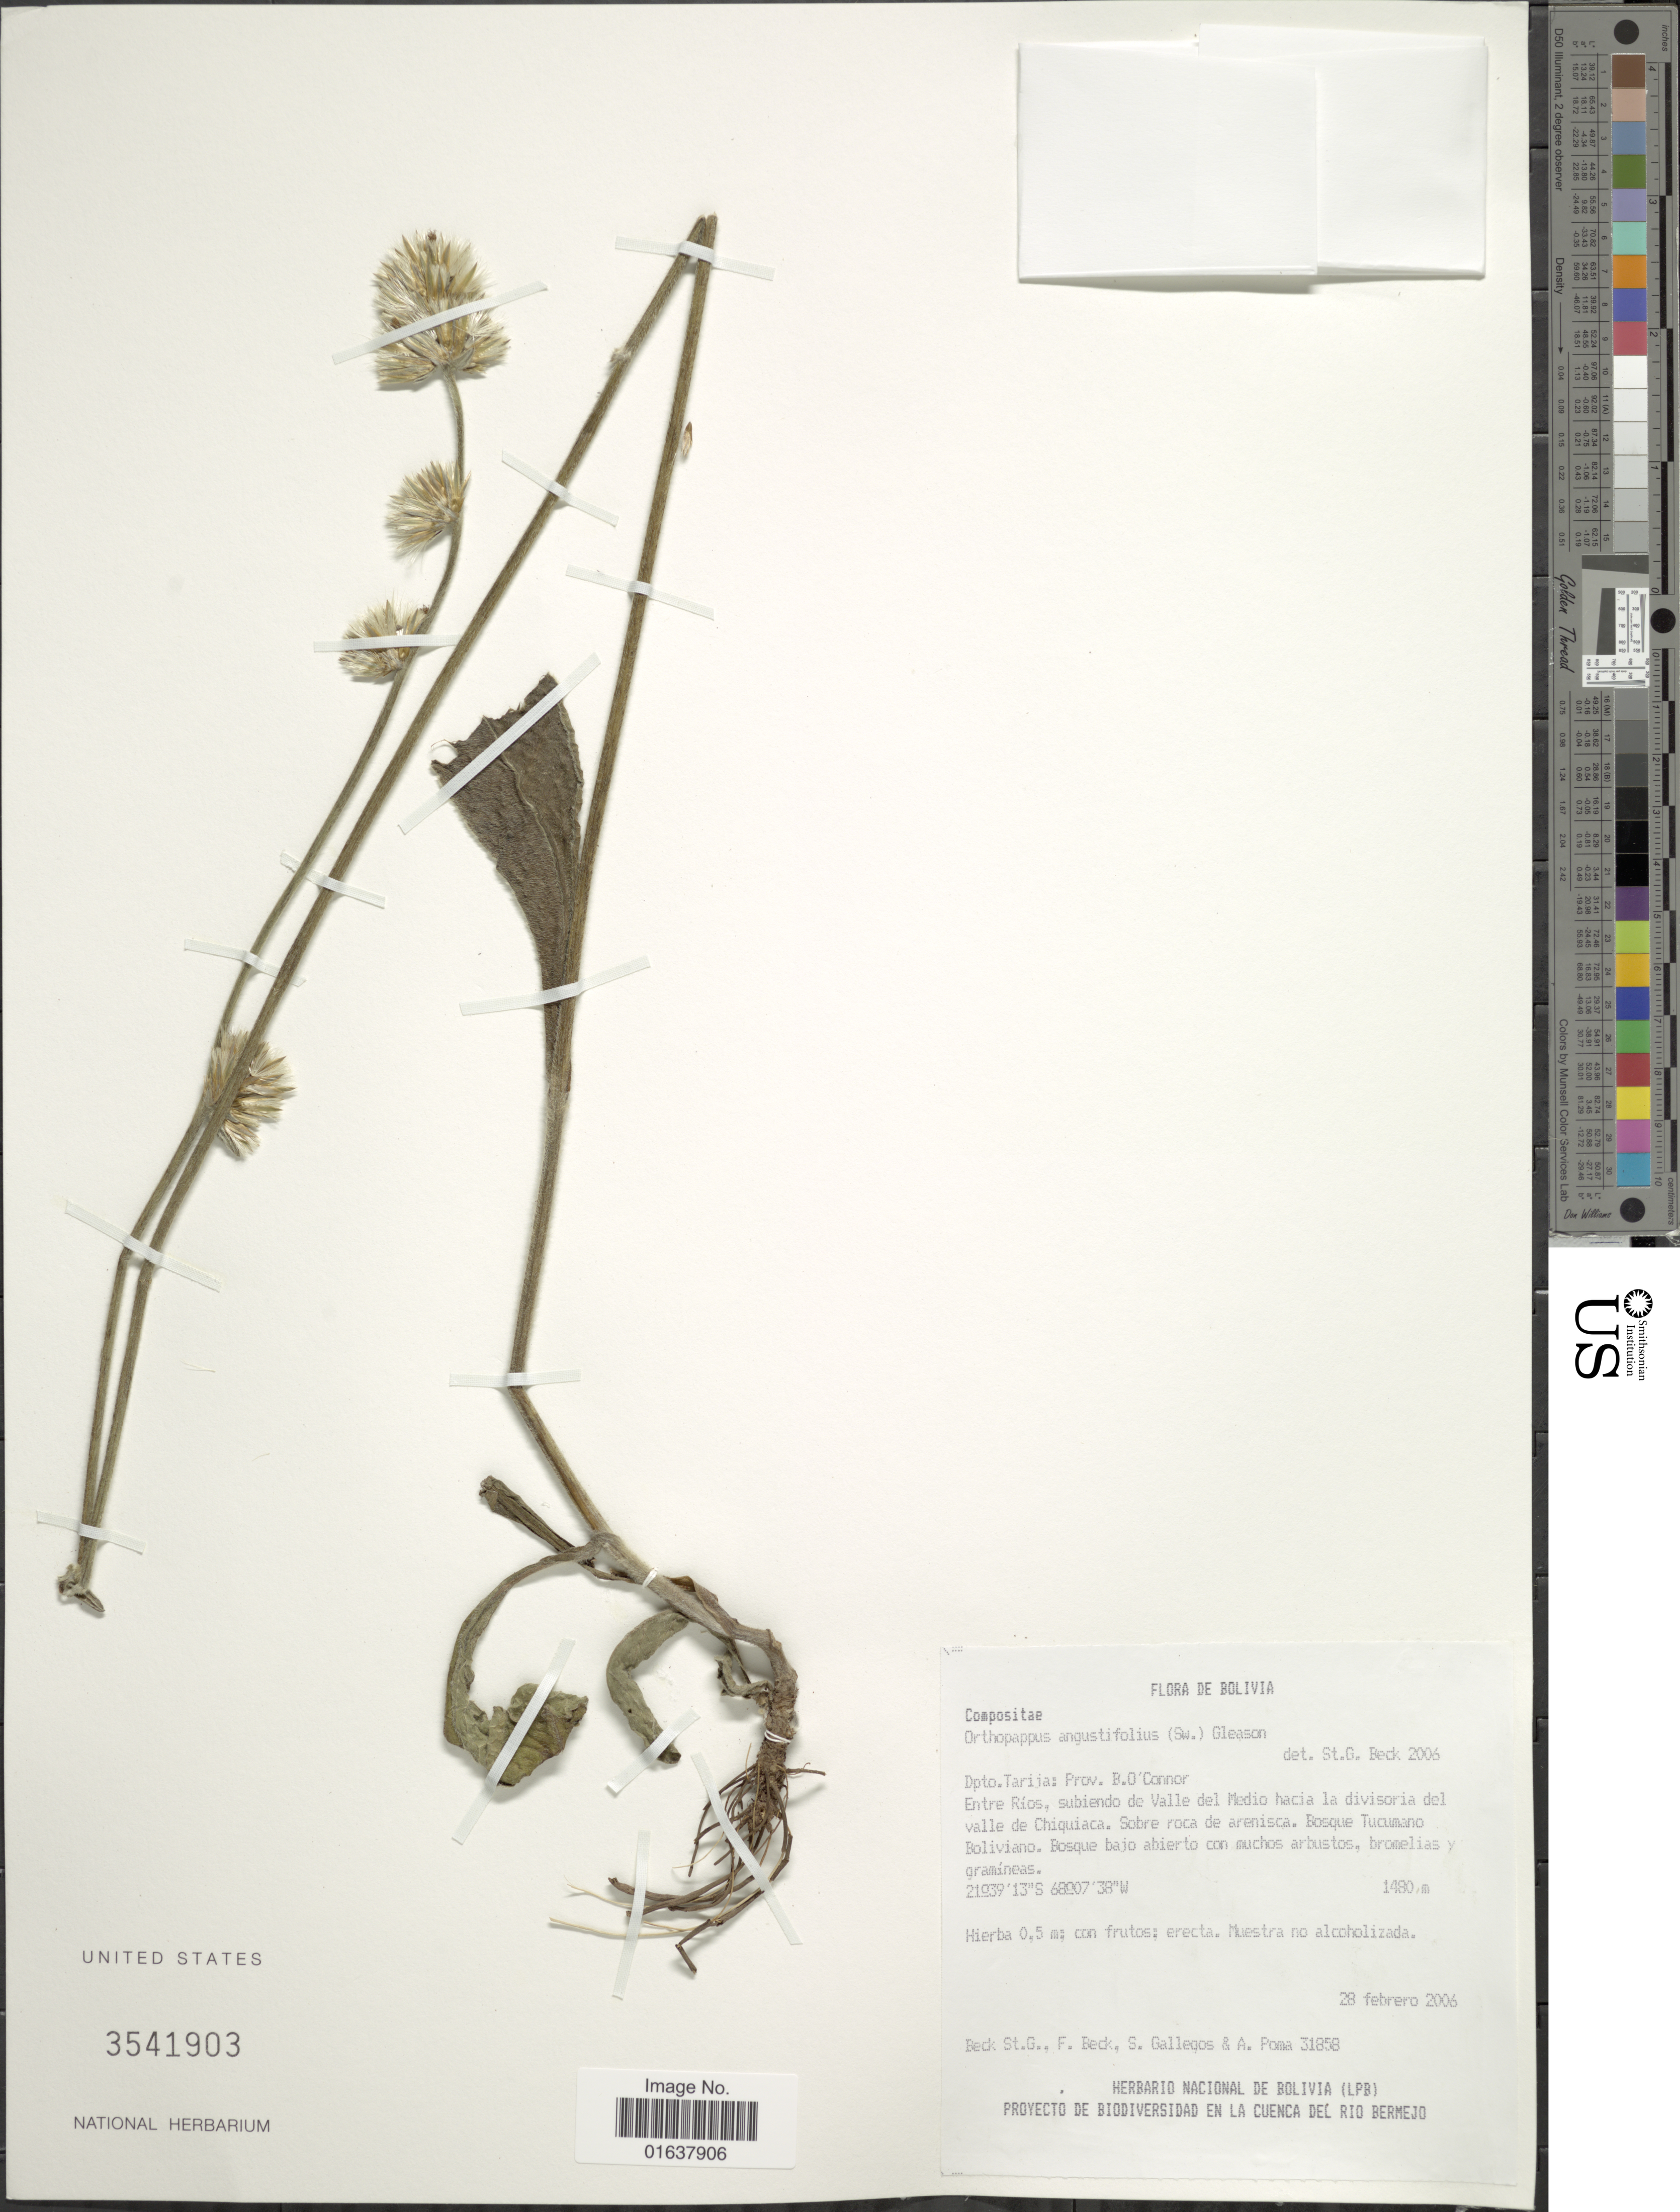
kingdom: Plantae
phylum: Tracheophyta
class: Magnoliopsida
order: Asterales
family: Asteraceae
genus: Orthopappus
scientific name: Orthopappus angustifolius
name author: (Sw.) Gleason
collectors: S. G. Beck, F. Beck, S. Gallegos & A. Poma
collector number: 31858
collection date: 2006-02-28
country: Bolivia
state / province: Tarija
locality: Dpto. Tarija: Prov. B.O. 'Connor. Entre Rios, subiendo de Valle del Medio hacia la divisoia del valle de Chiquiaca. Bosque Tucumano Boliviano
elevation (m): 1480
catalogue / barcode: US 3541903